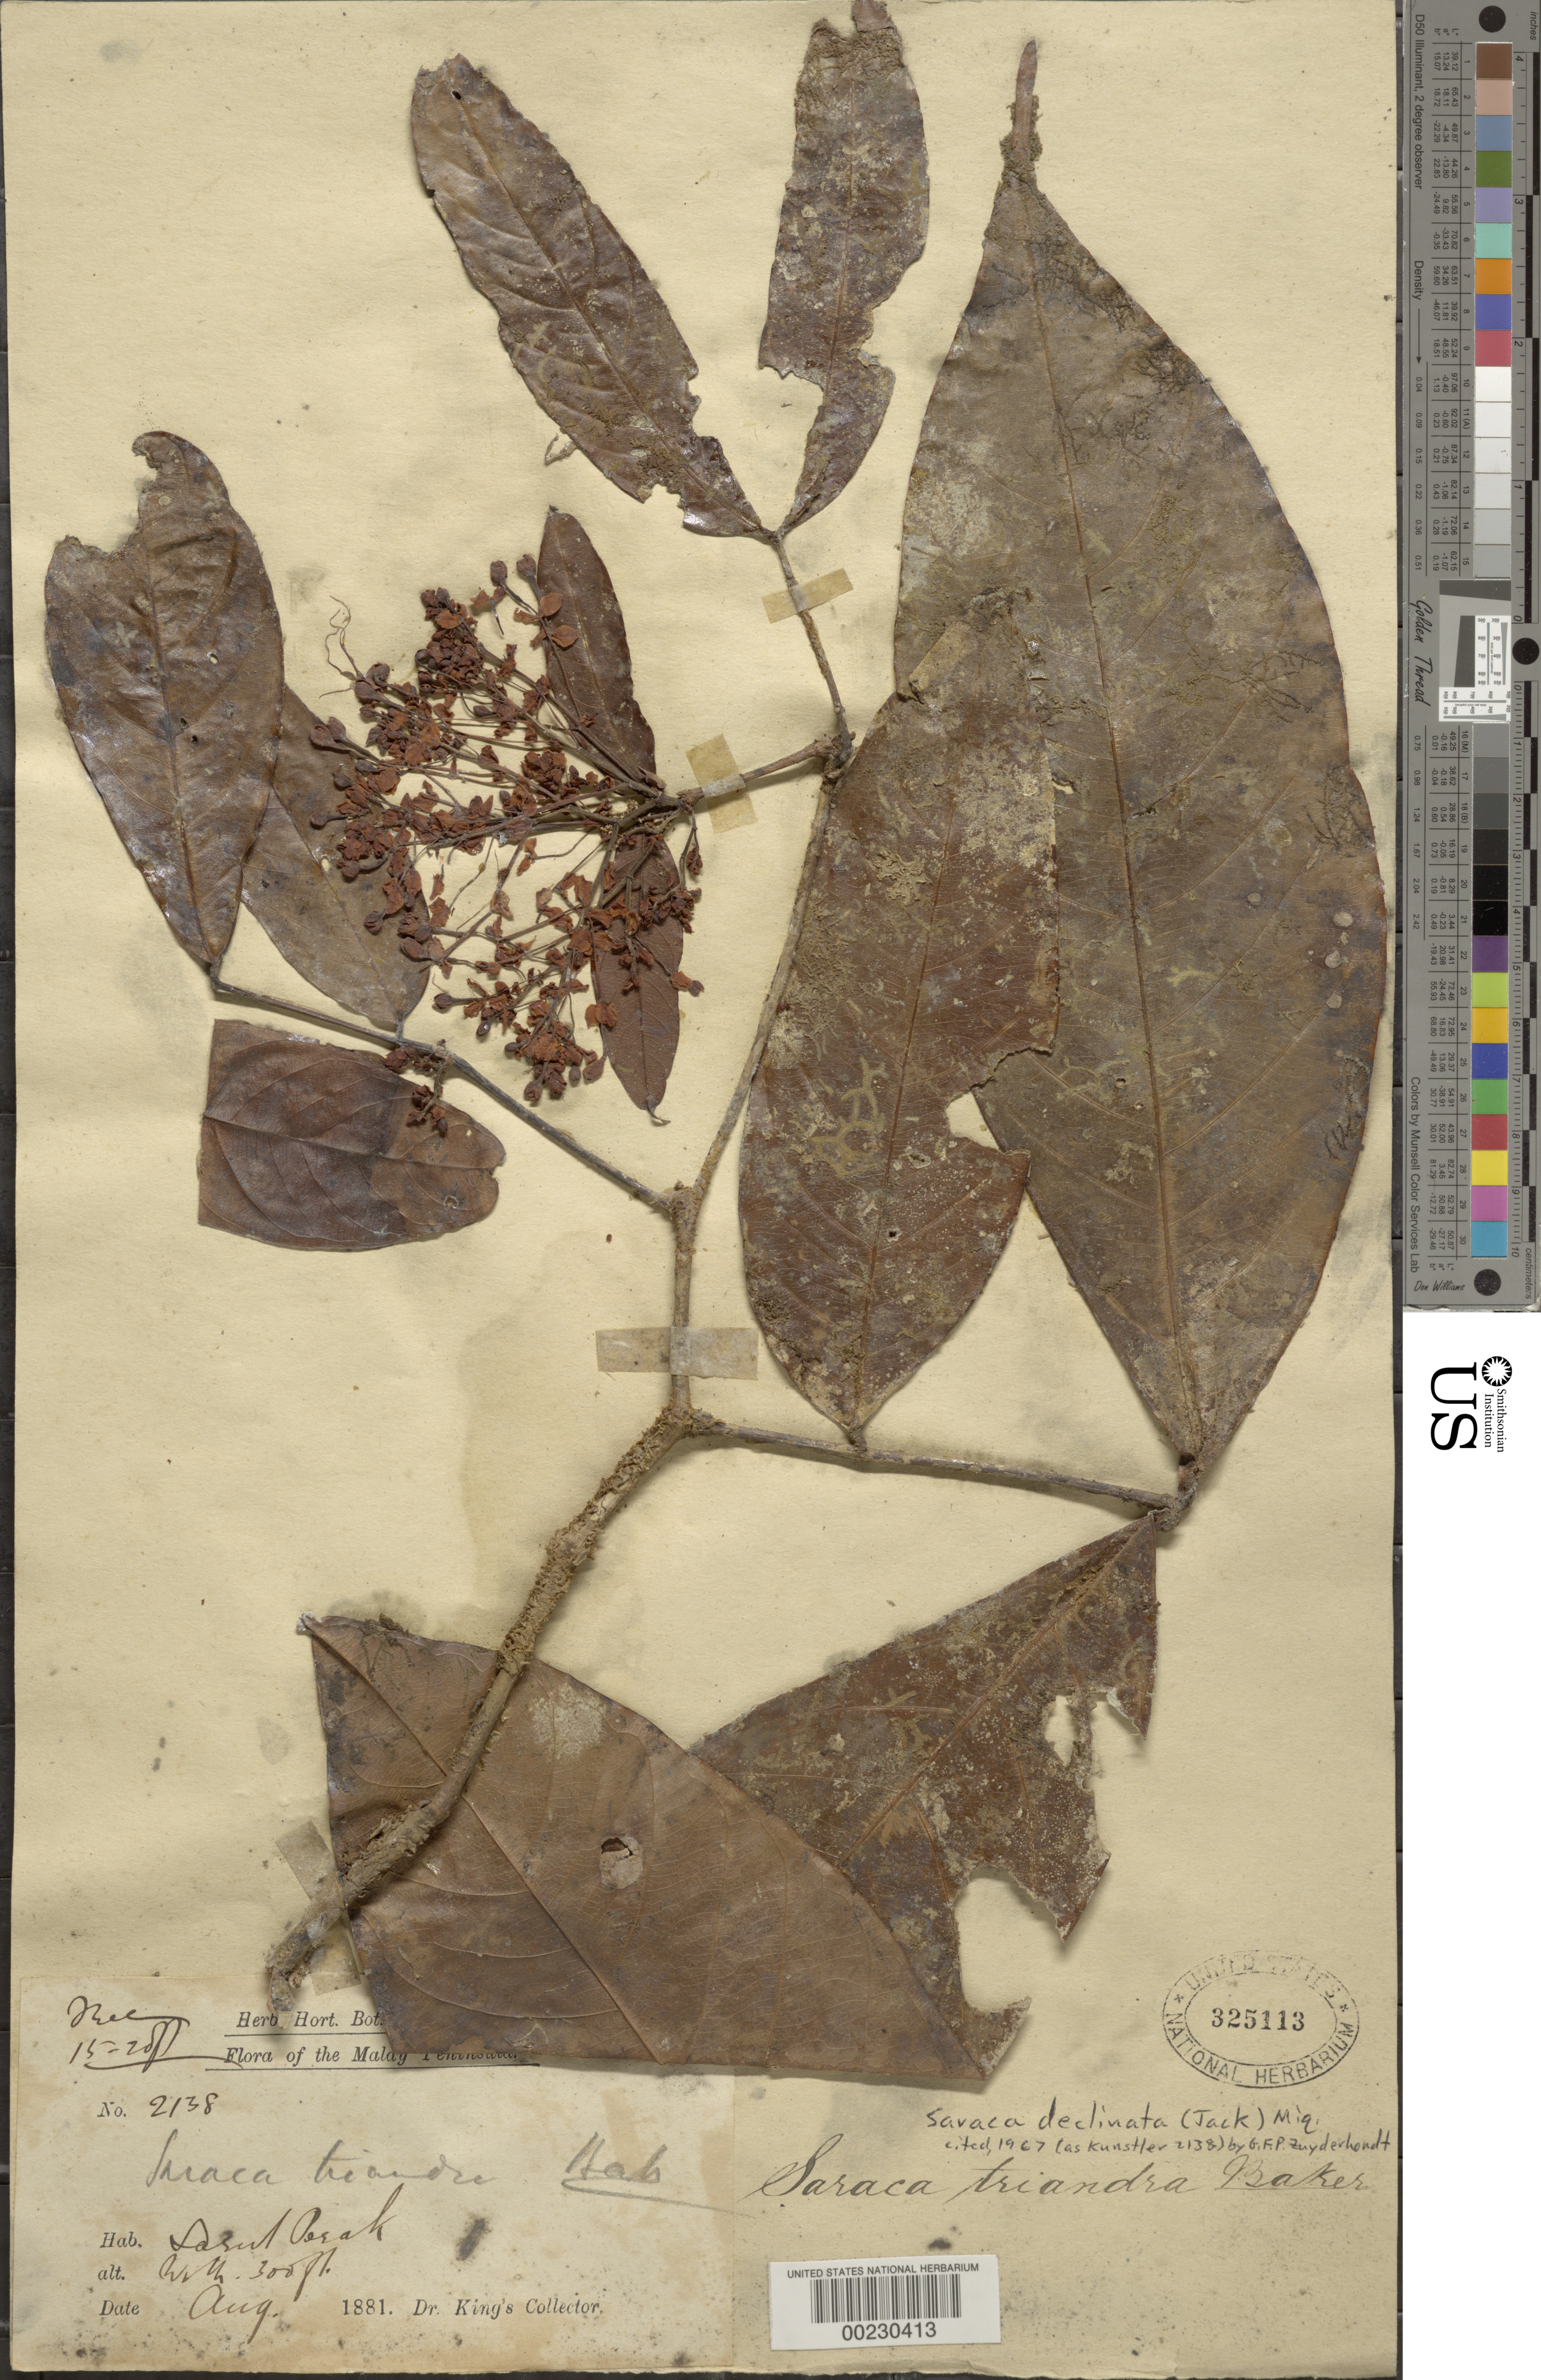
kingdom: Plantae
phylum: Tracheophyta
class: Magnoliopsida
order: Fabales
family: Fabaceae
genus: Saraca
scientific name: Saraca declinata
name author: (J.G. Jack) Miq.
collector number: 2138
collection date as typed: Aug 1881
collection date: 1881-08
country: Malaysia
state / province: Perak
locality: Larut [Malay Peninsula]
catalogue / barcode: US 325113